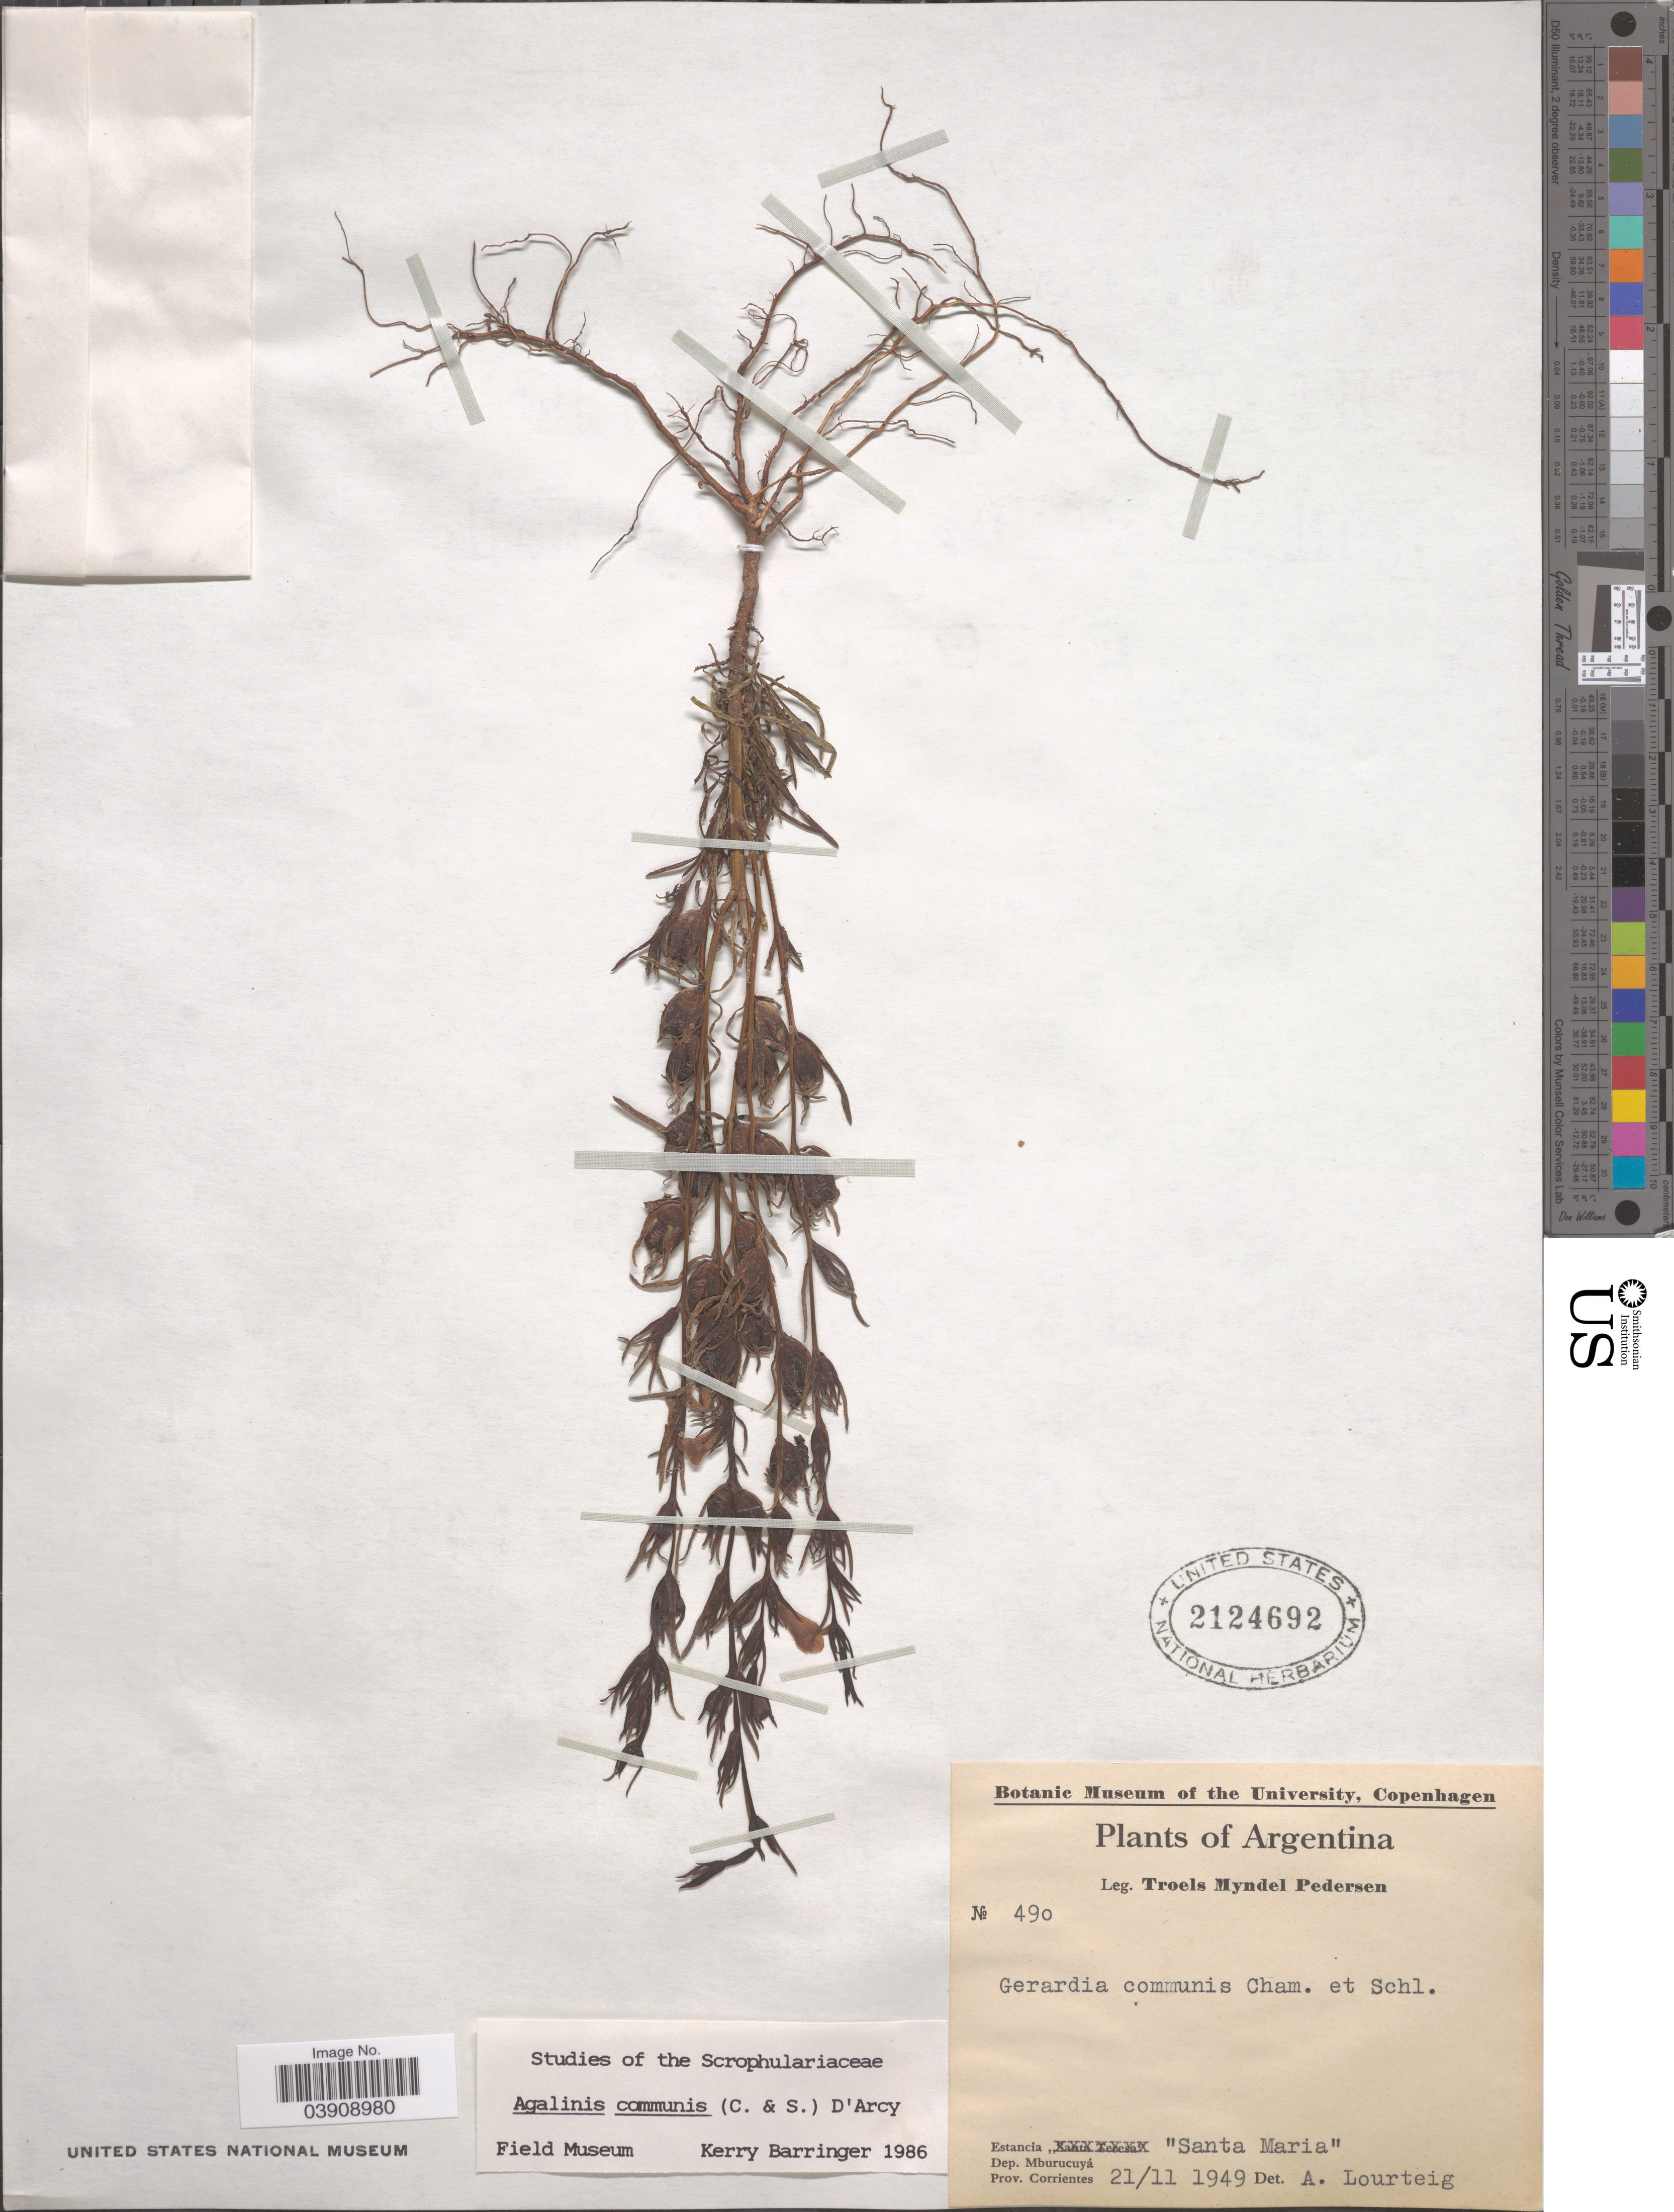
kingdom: Plantae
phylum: Tracheophyta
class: Magnoliopsida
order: Lamiales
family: Orobanchaceae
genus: Agalinis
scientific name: Agalinis communis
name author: (Cham. & Schltdl.) D'Arcy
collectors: T. Pederson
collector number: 49o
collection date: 1949-11-21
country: Argentina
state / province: Corrientes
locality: Estancia "Santa Maria". Dep. Mburucuyá.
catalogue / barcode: US 2124692